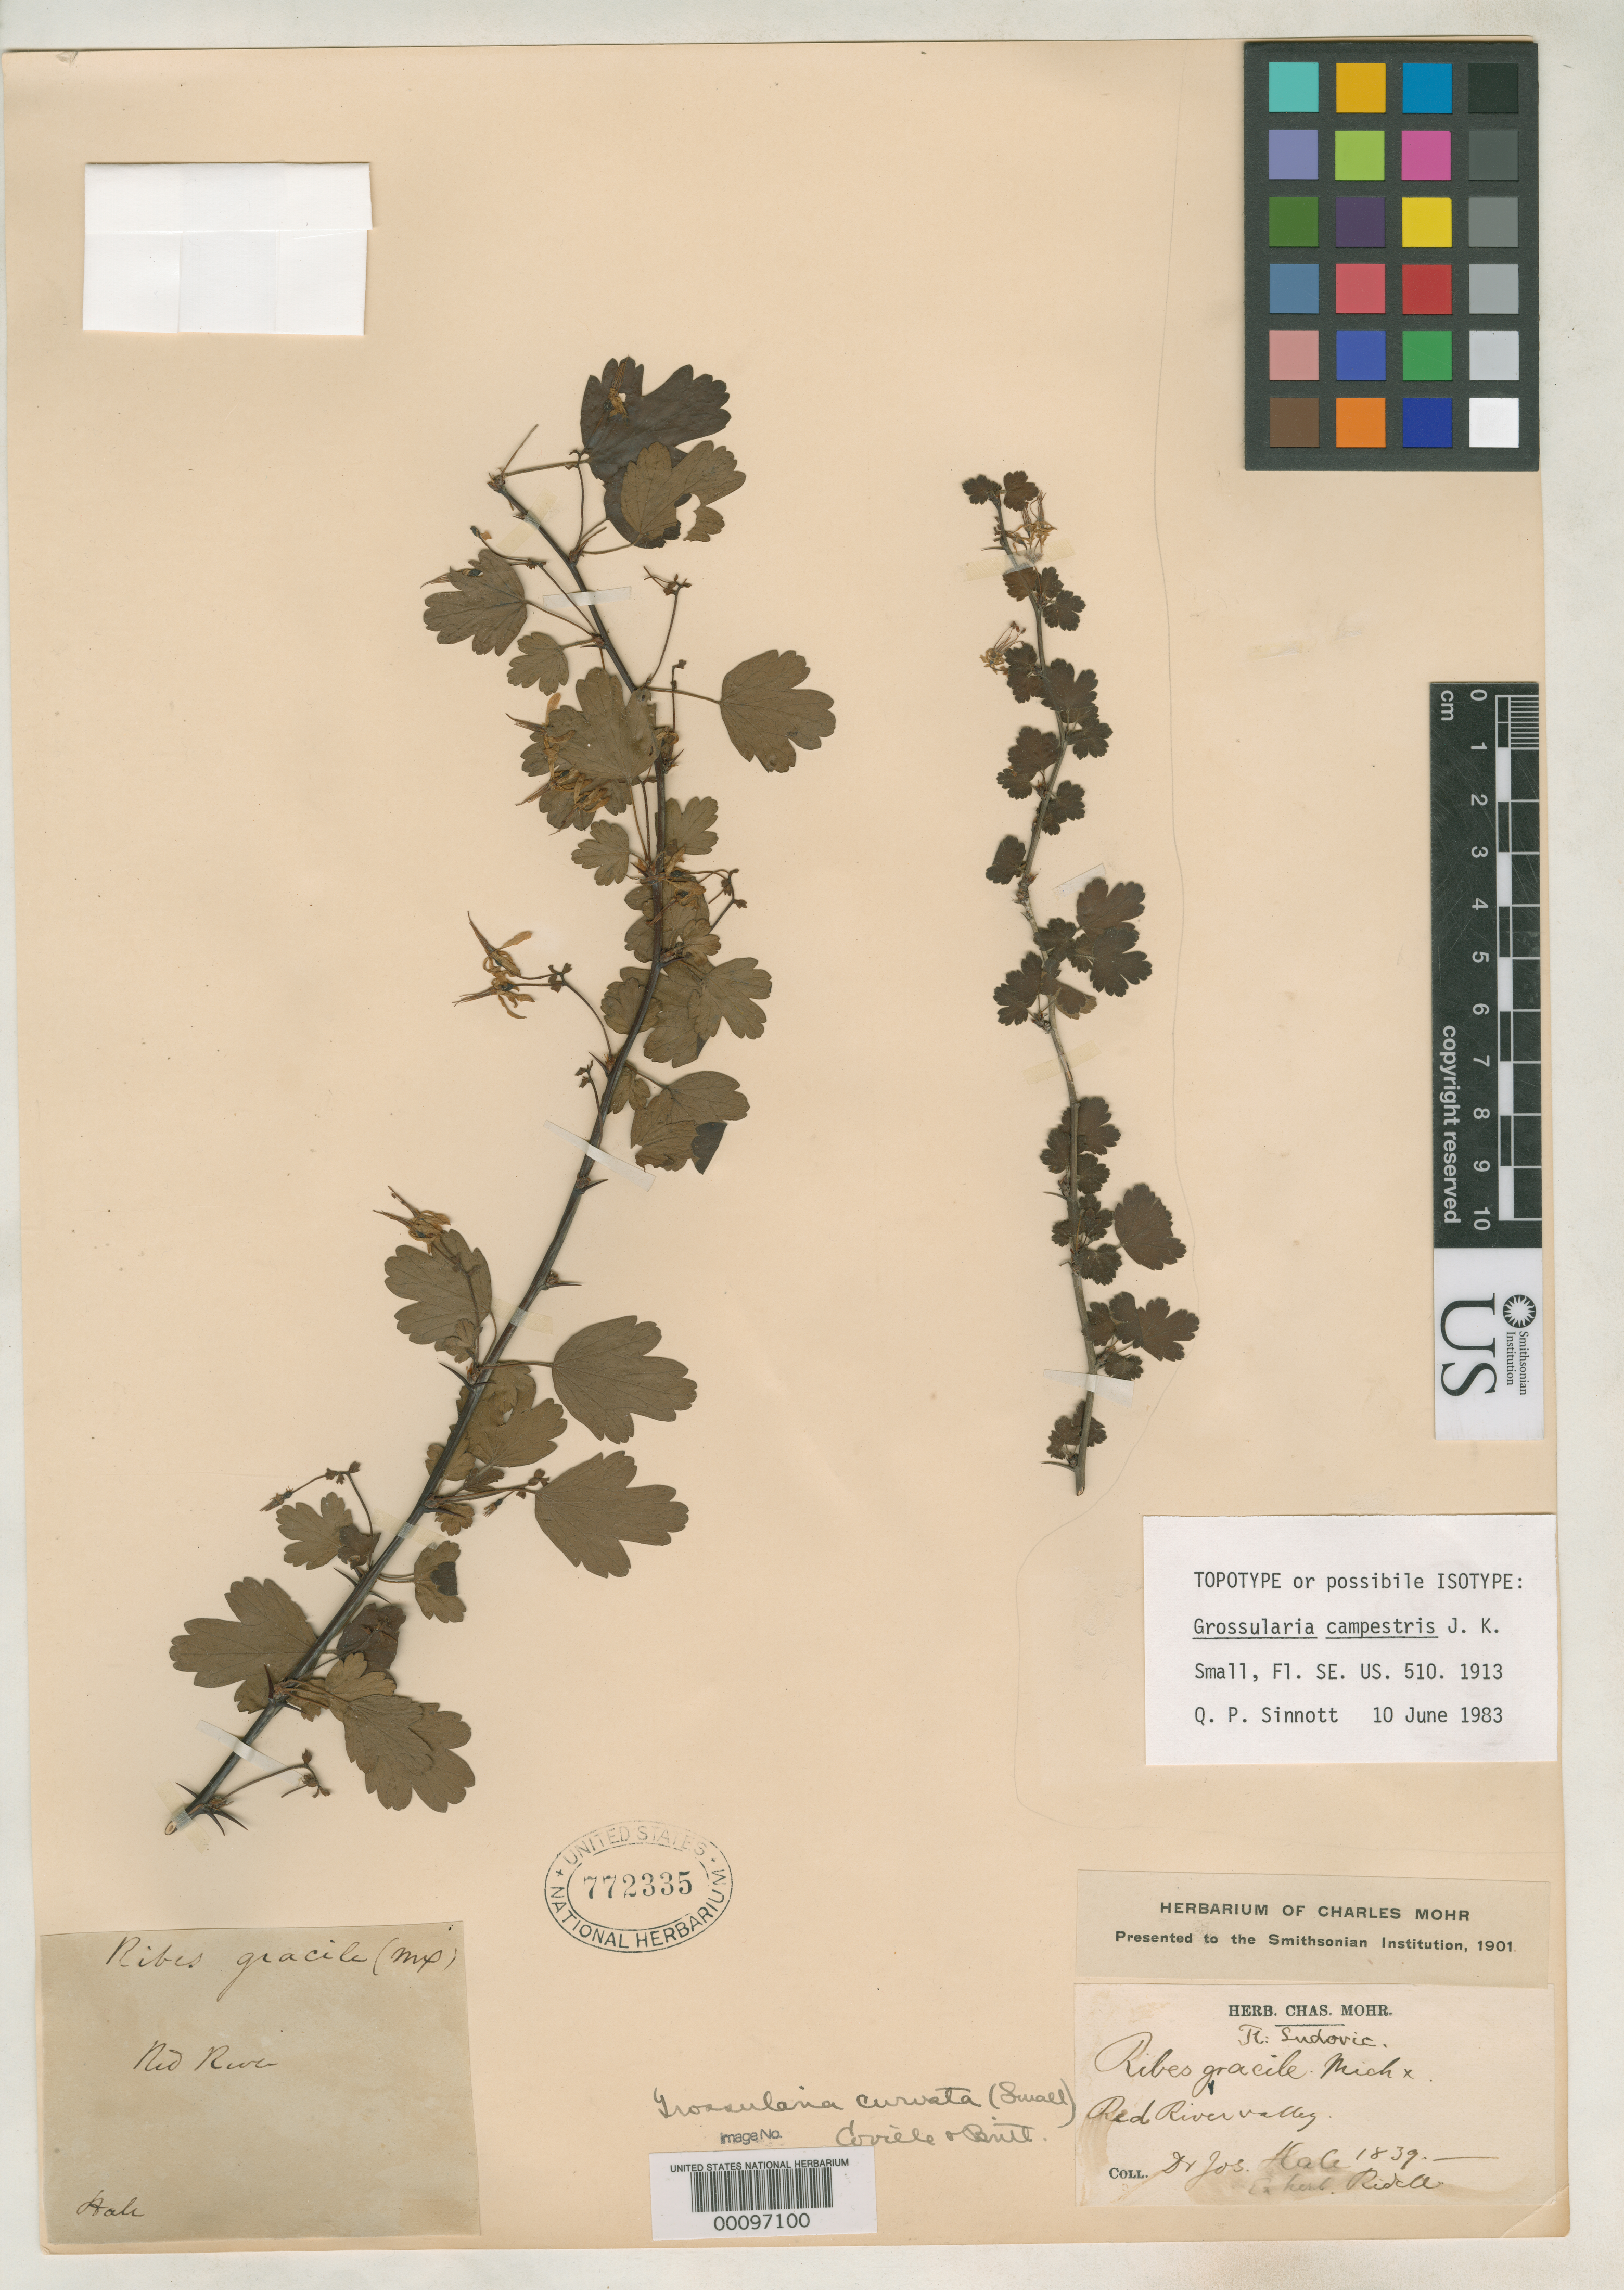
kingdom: Plantae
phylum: Tracheophyta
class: Magnoliopsida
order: Saxifragales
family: Grossulariaceae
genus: Grossularia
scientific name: Grossularia campestris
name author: Small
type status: Possible Isotype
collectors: J. Hale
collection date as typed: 1839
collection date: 1839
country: United States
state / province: Louisiana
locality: Red River valley.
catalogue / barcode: US 772335